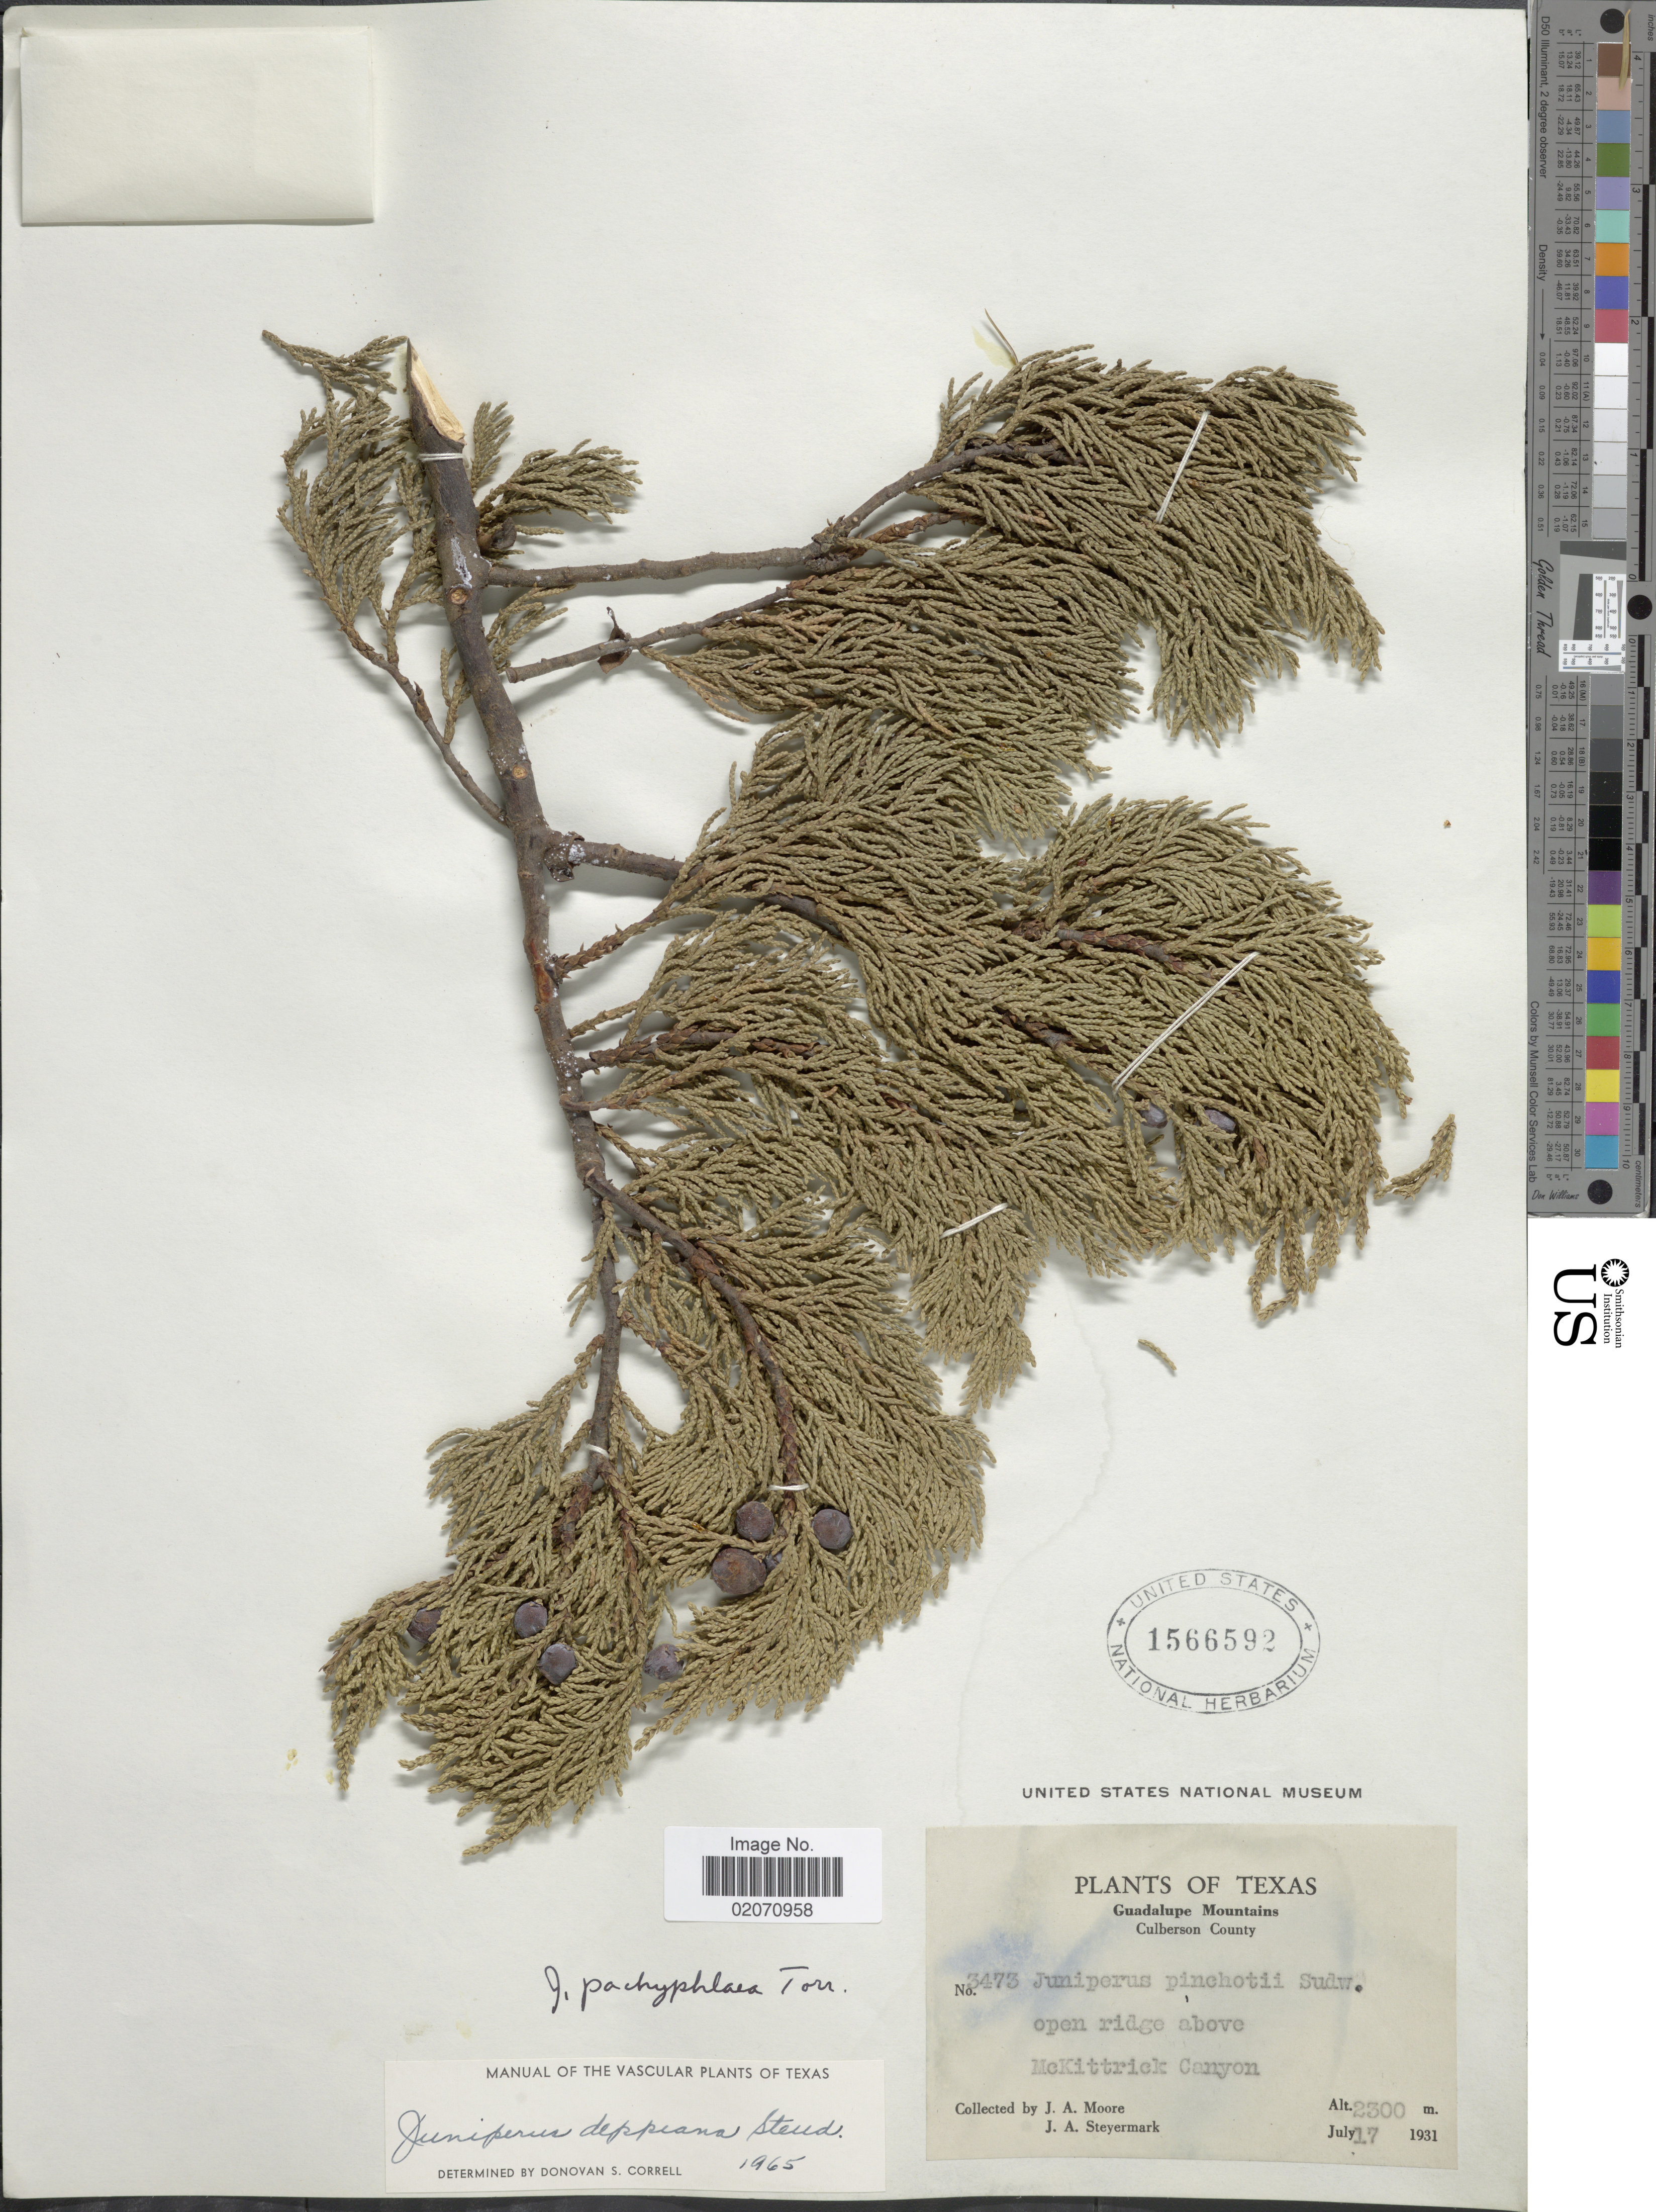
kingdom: Plantae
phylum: Tracheophyta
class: Pinopsida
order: Pinales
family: Cupressaceae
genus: Juniperus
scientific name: Juniperus deppeana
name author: Steud.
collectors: J. A. Moore & J. Steyermark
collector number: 3473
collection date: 1931-07-17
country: United States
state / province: Texas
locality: Open ridge above McKittrick Canyon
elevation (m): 2300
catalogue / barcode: US 1566592